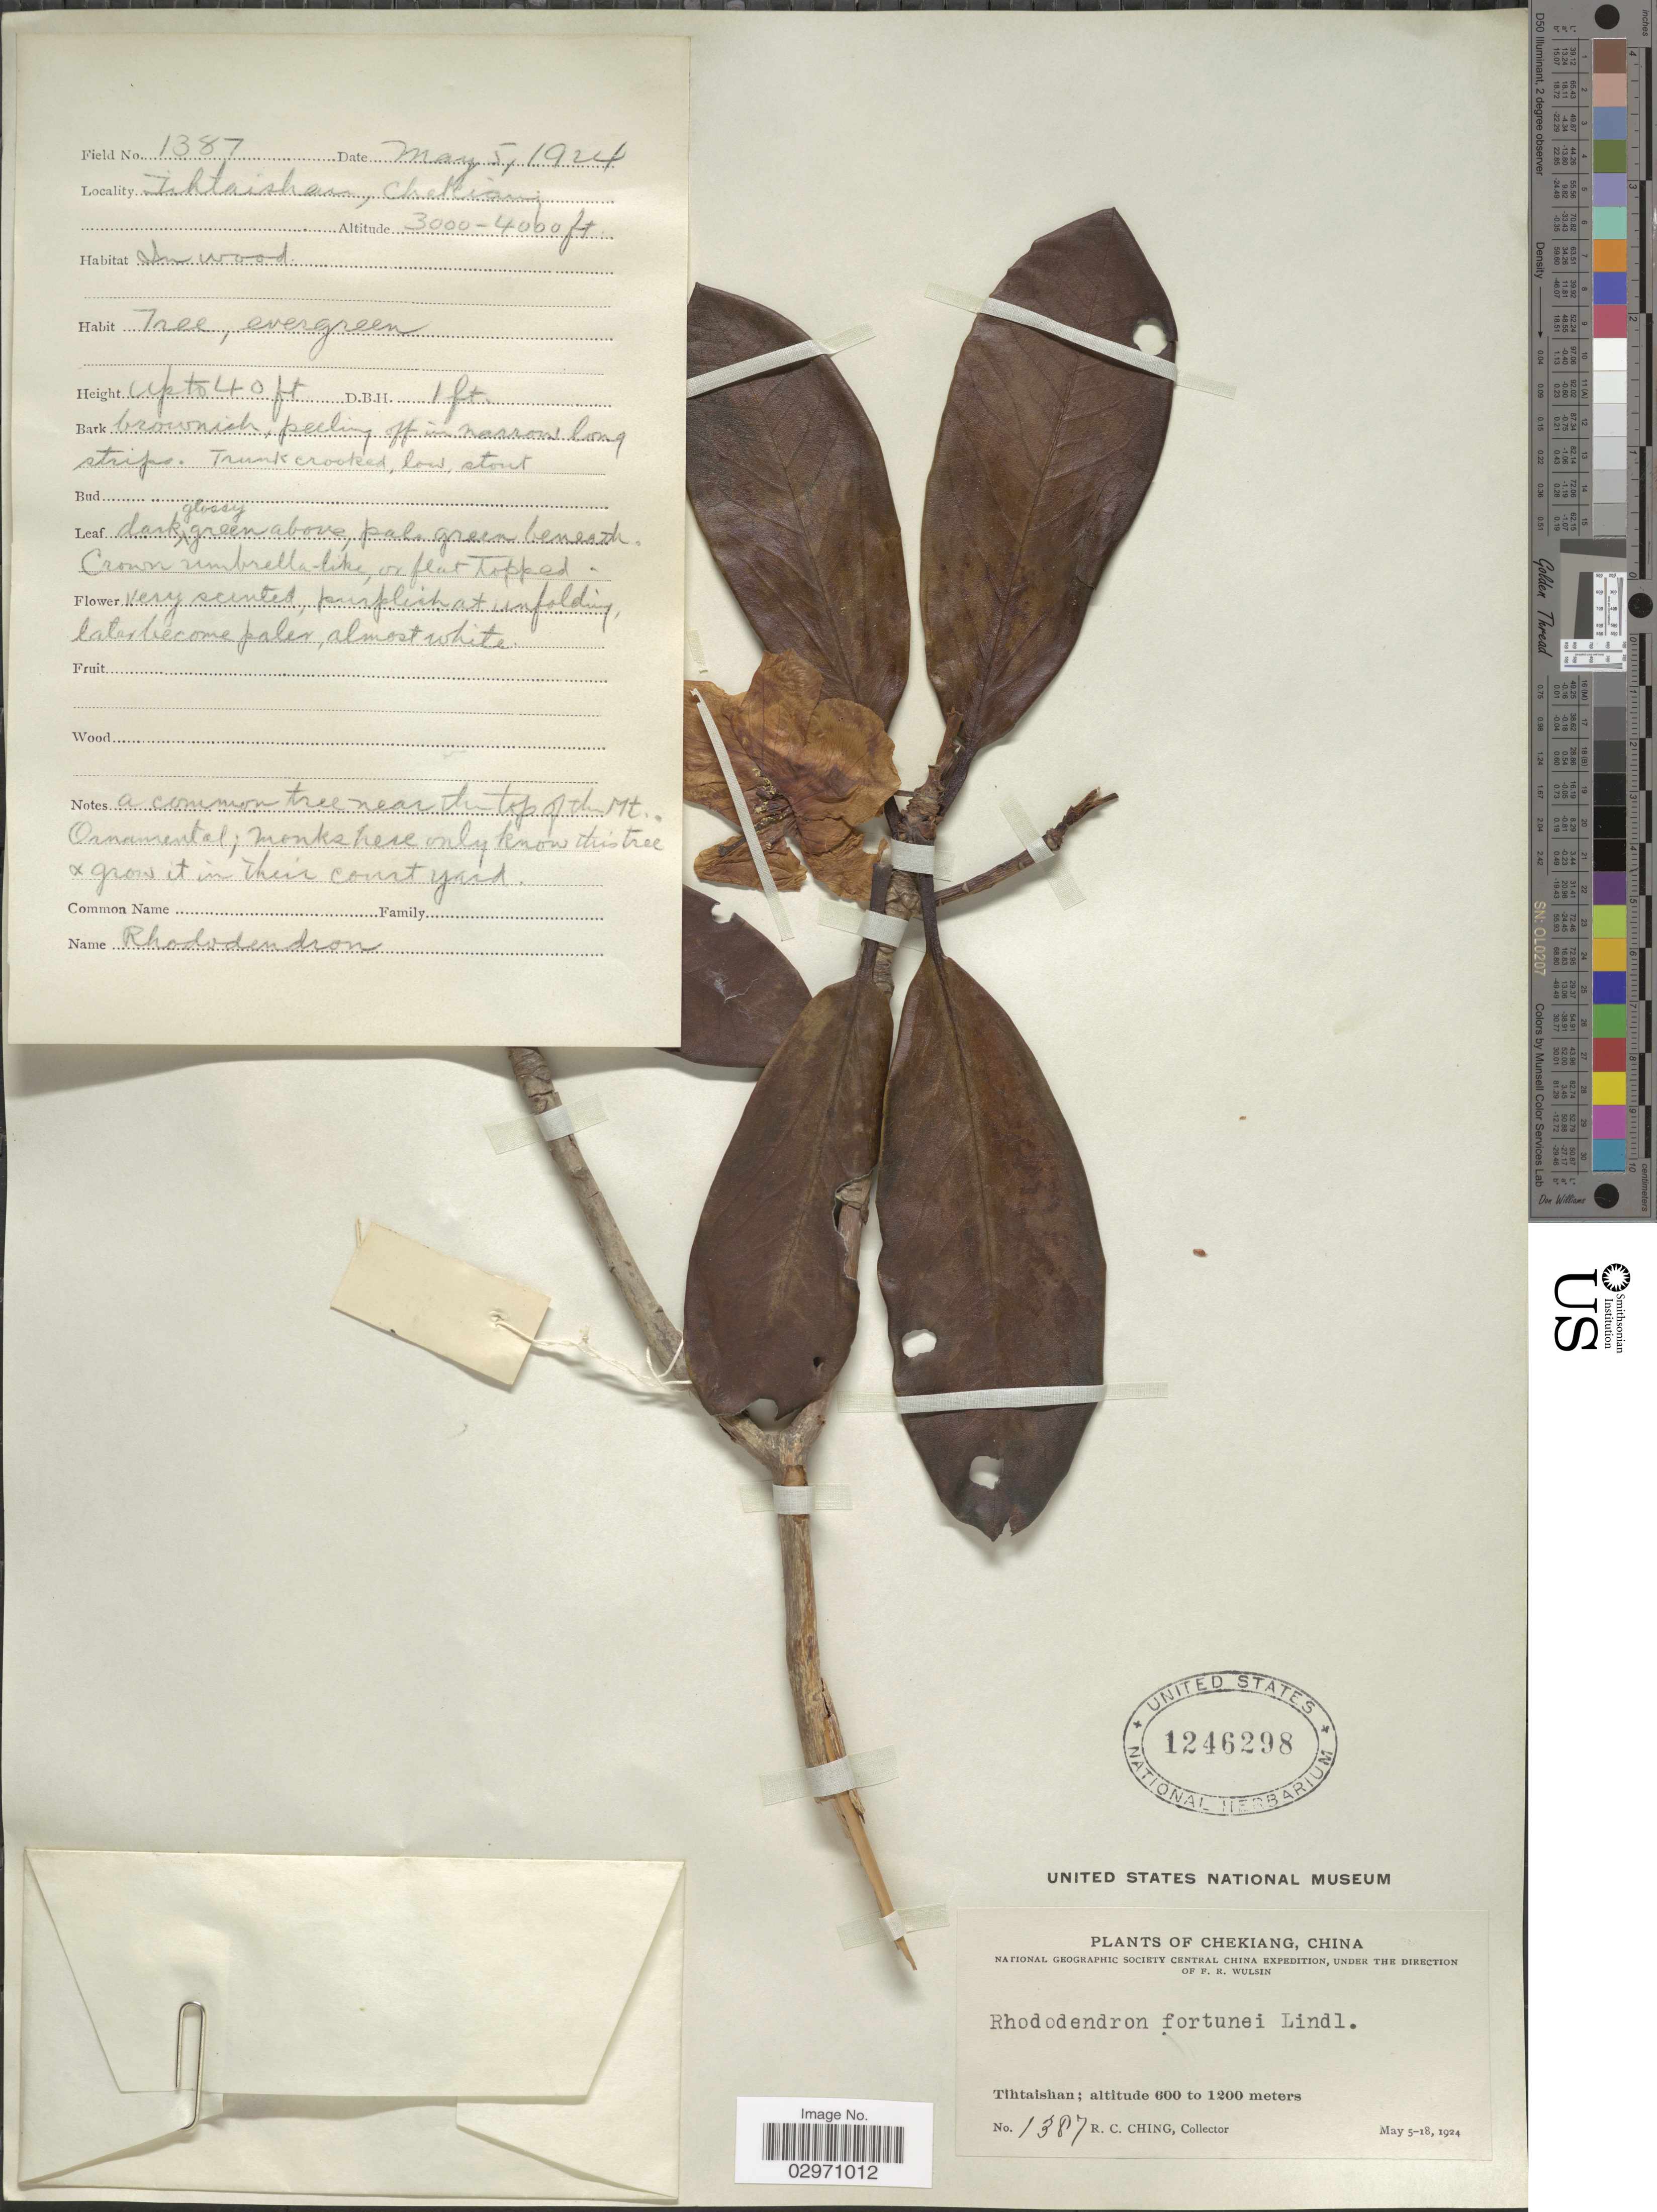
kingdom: Plantae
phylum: Tracheophyta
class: Magnoliopsida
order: Ericales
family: Ericaceae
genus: Rhododendron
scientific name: Rhododendron fortunei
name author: Lindl.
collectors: R. C. Ching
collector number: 1387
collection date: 1924-05-05/1924-05-18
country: China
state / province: Zhejiang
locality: Chekiang. Tihtaishan. Central China.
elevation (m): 600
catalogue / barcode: US 1246298